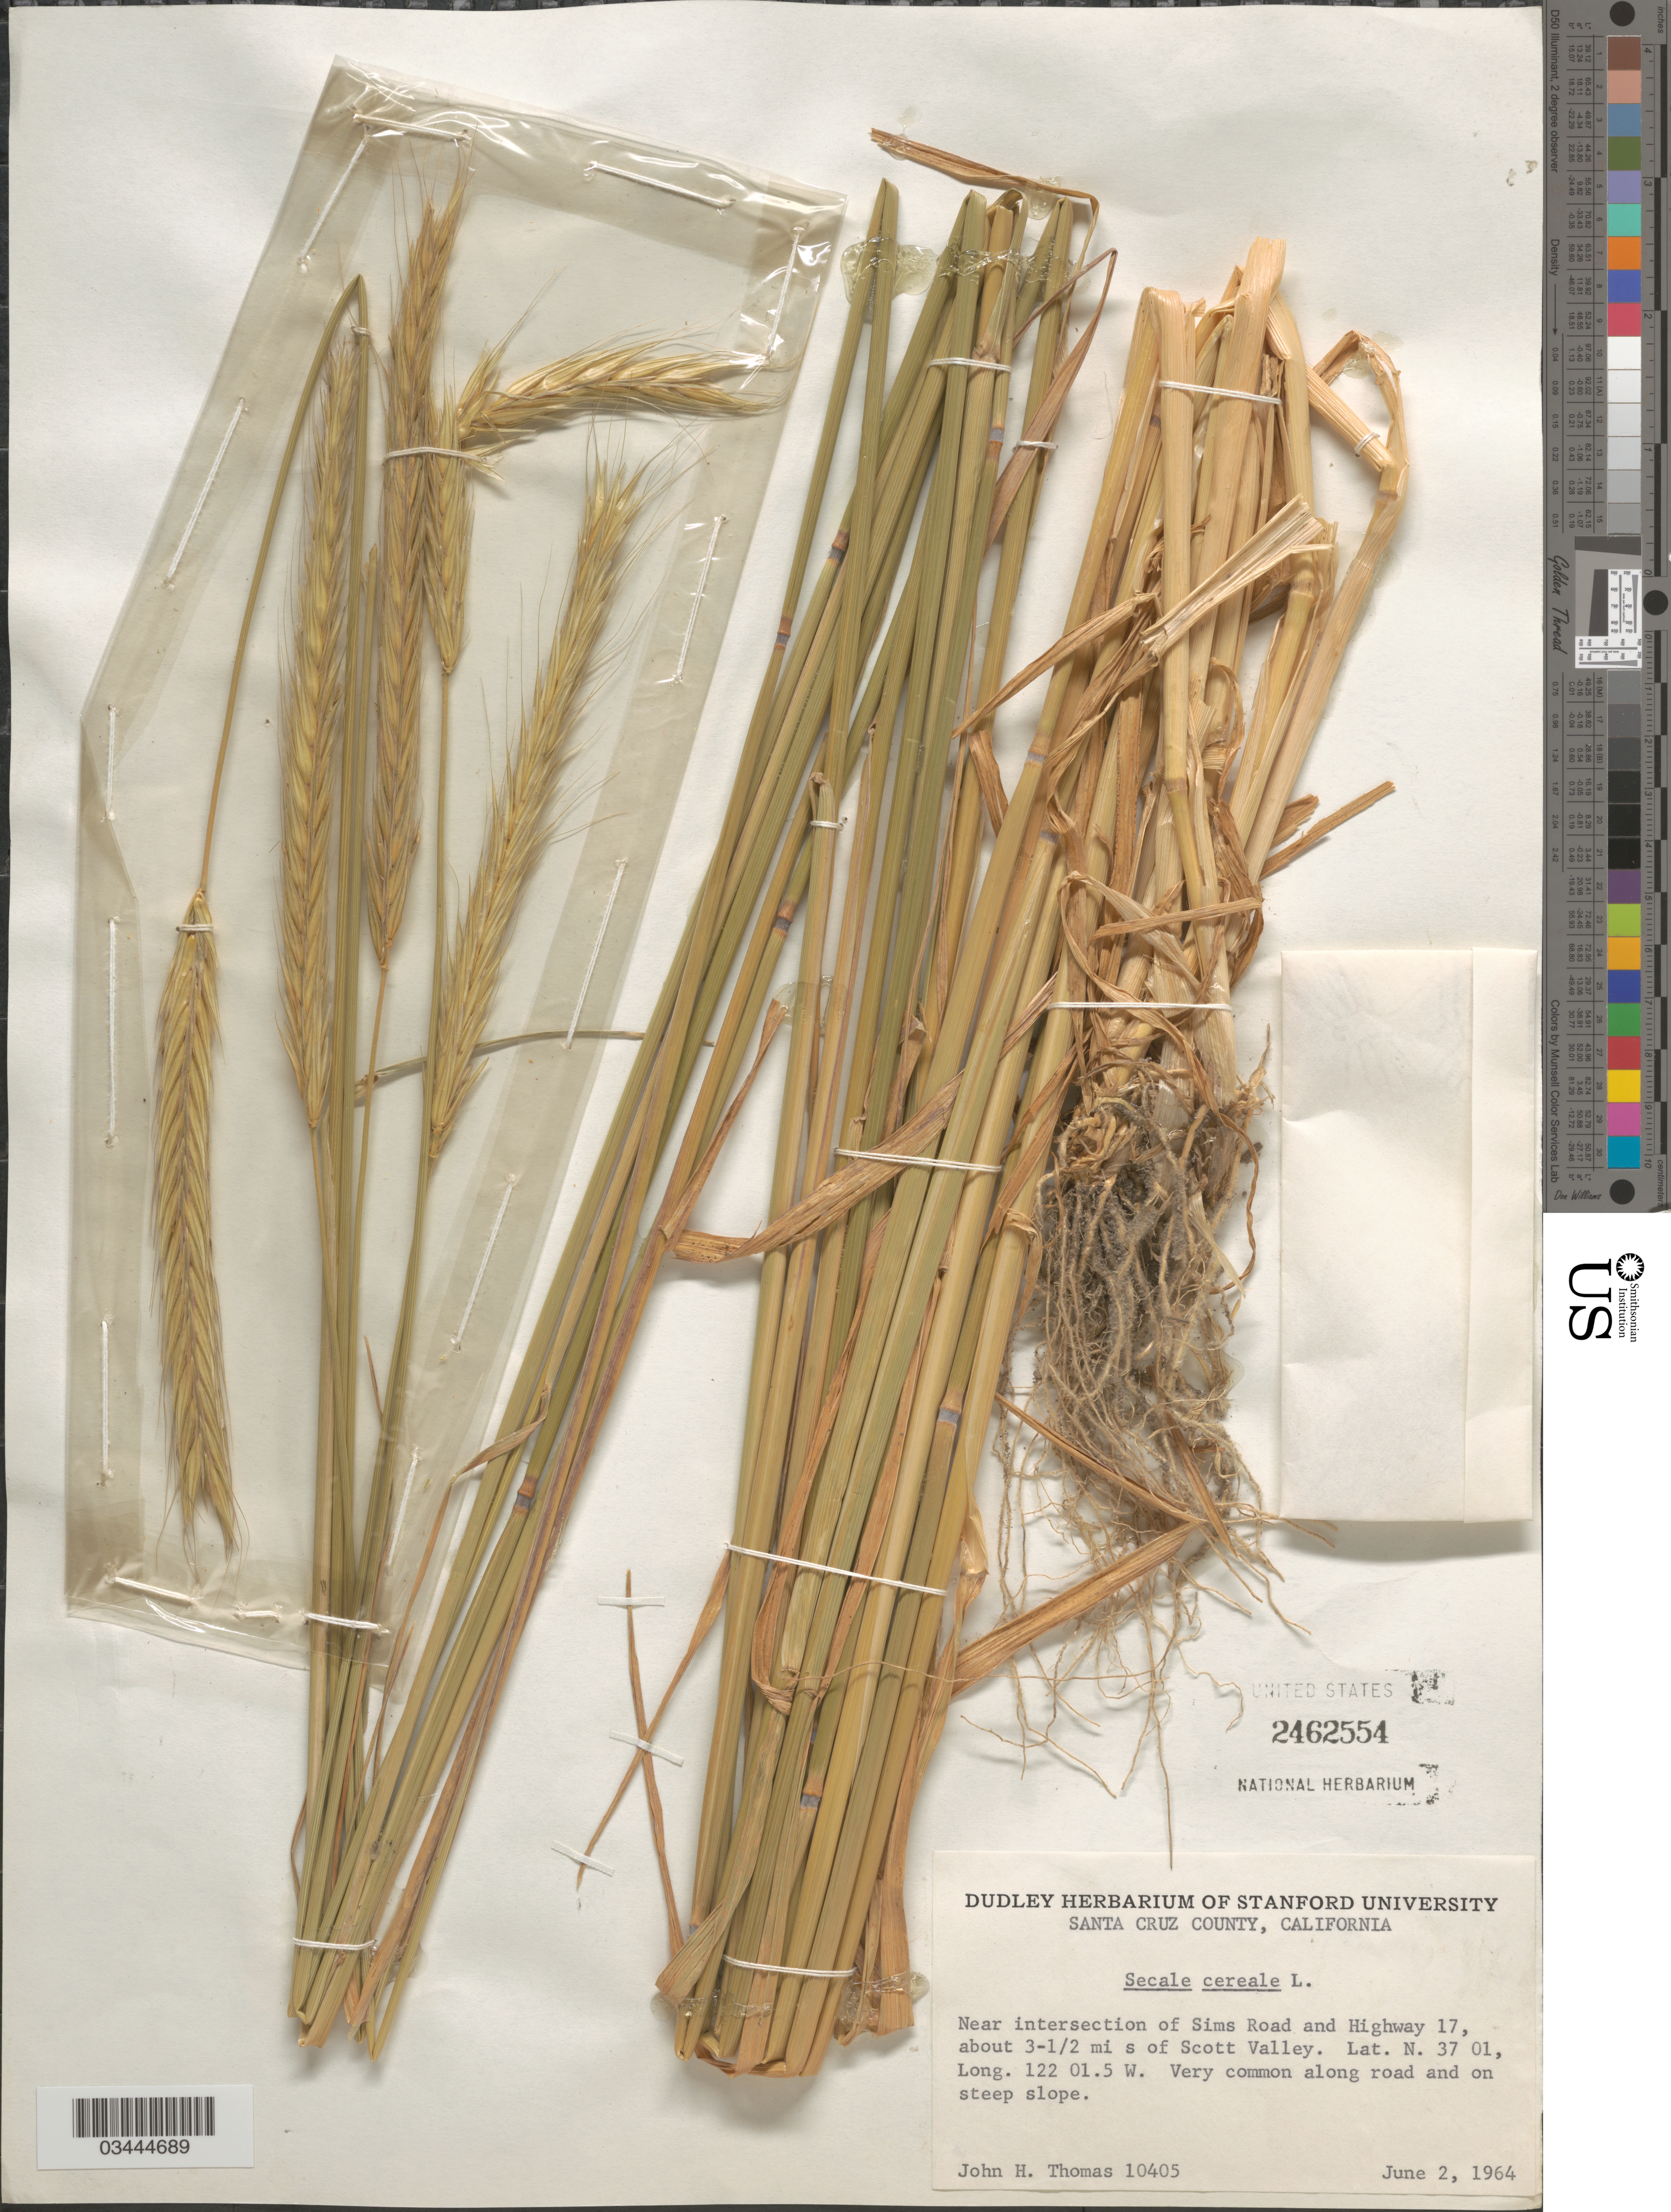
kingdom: Plantae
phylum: Tracheophyta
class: Liliopsida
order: Poales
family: Poaceae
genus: Secale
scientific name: Secale cereale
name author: L.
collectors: J. H. Thomas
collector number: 10405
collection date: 1964-06-02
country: United States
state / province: California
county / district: Santa Cruz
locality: Santa Cruz County. Near intersection of Sims Road and Highway 17, about 3-1/2 mi s of Scott Valley.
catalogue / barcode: US 2462554